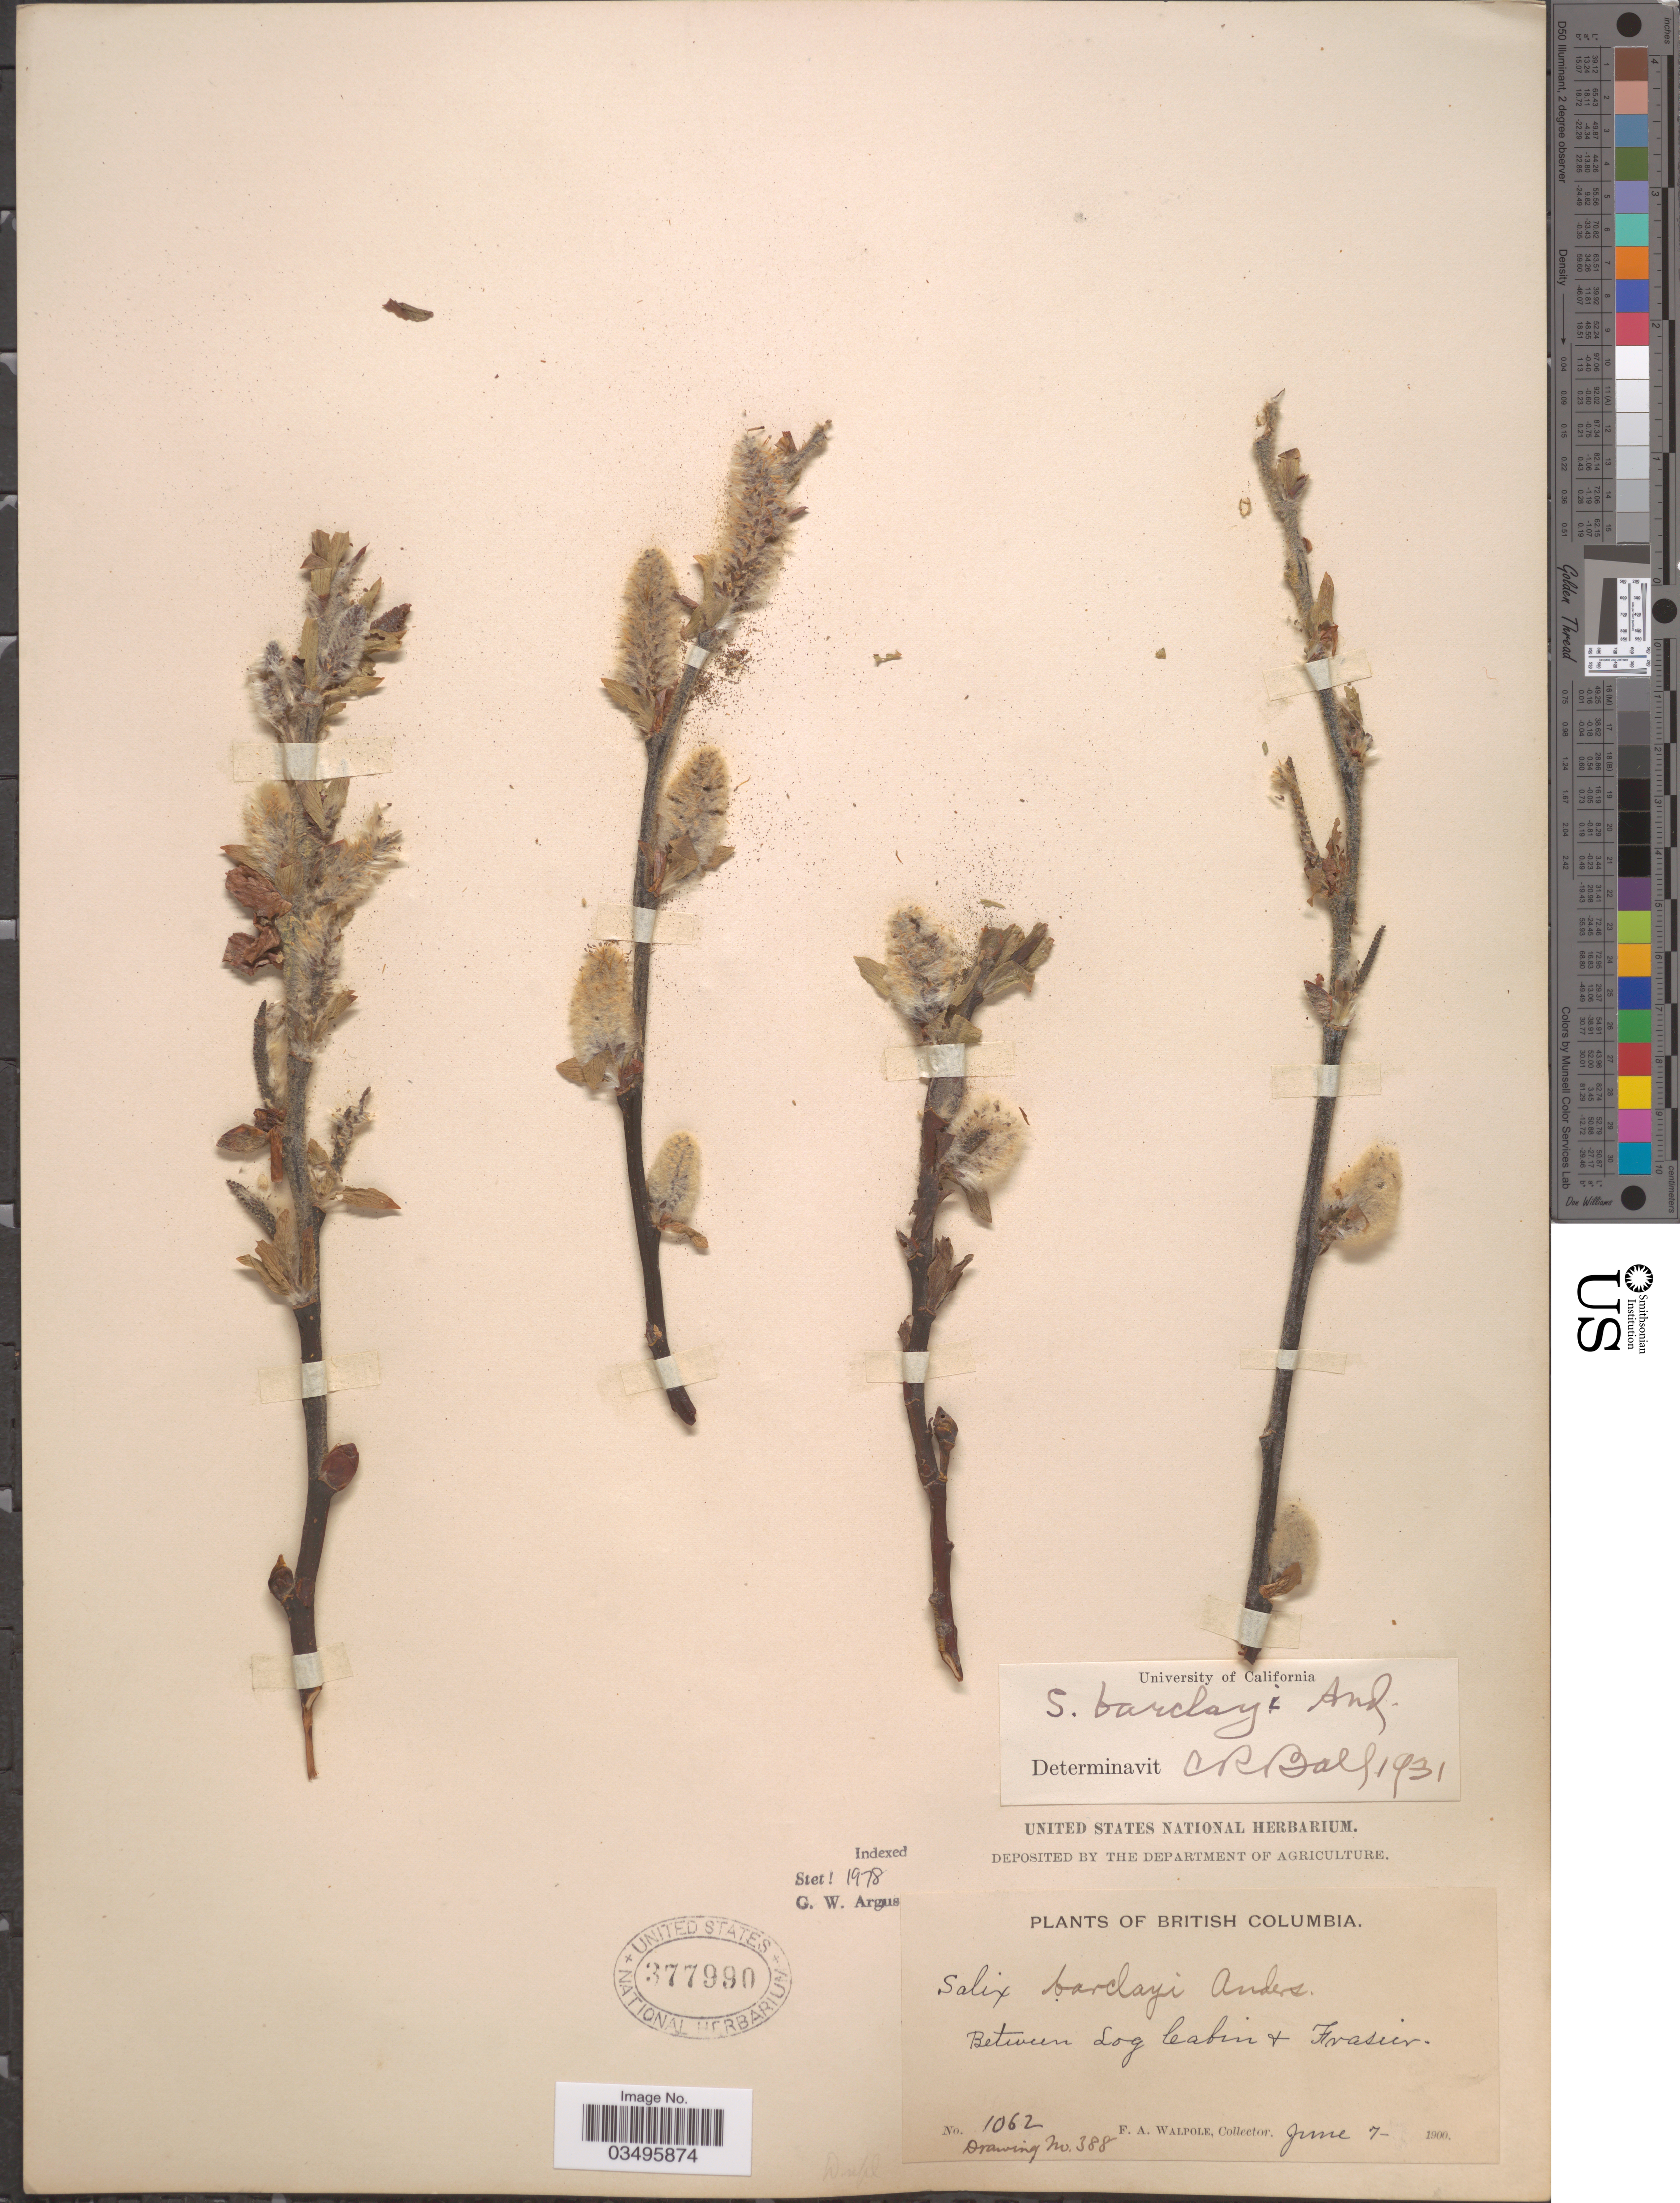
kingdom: Plantae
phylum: Tracheophyta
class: Magnoliopsida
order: Malpighiales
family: Salicaceae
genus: Salix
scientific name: Salix barclayi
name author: Andersson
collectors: F. Walpole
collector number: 1062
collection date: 1900-06-07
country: Canada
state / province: British Columbia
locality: Between Log Cabin & Frasier.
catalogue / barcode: US 377990